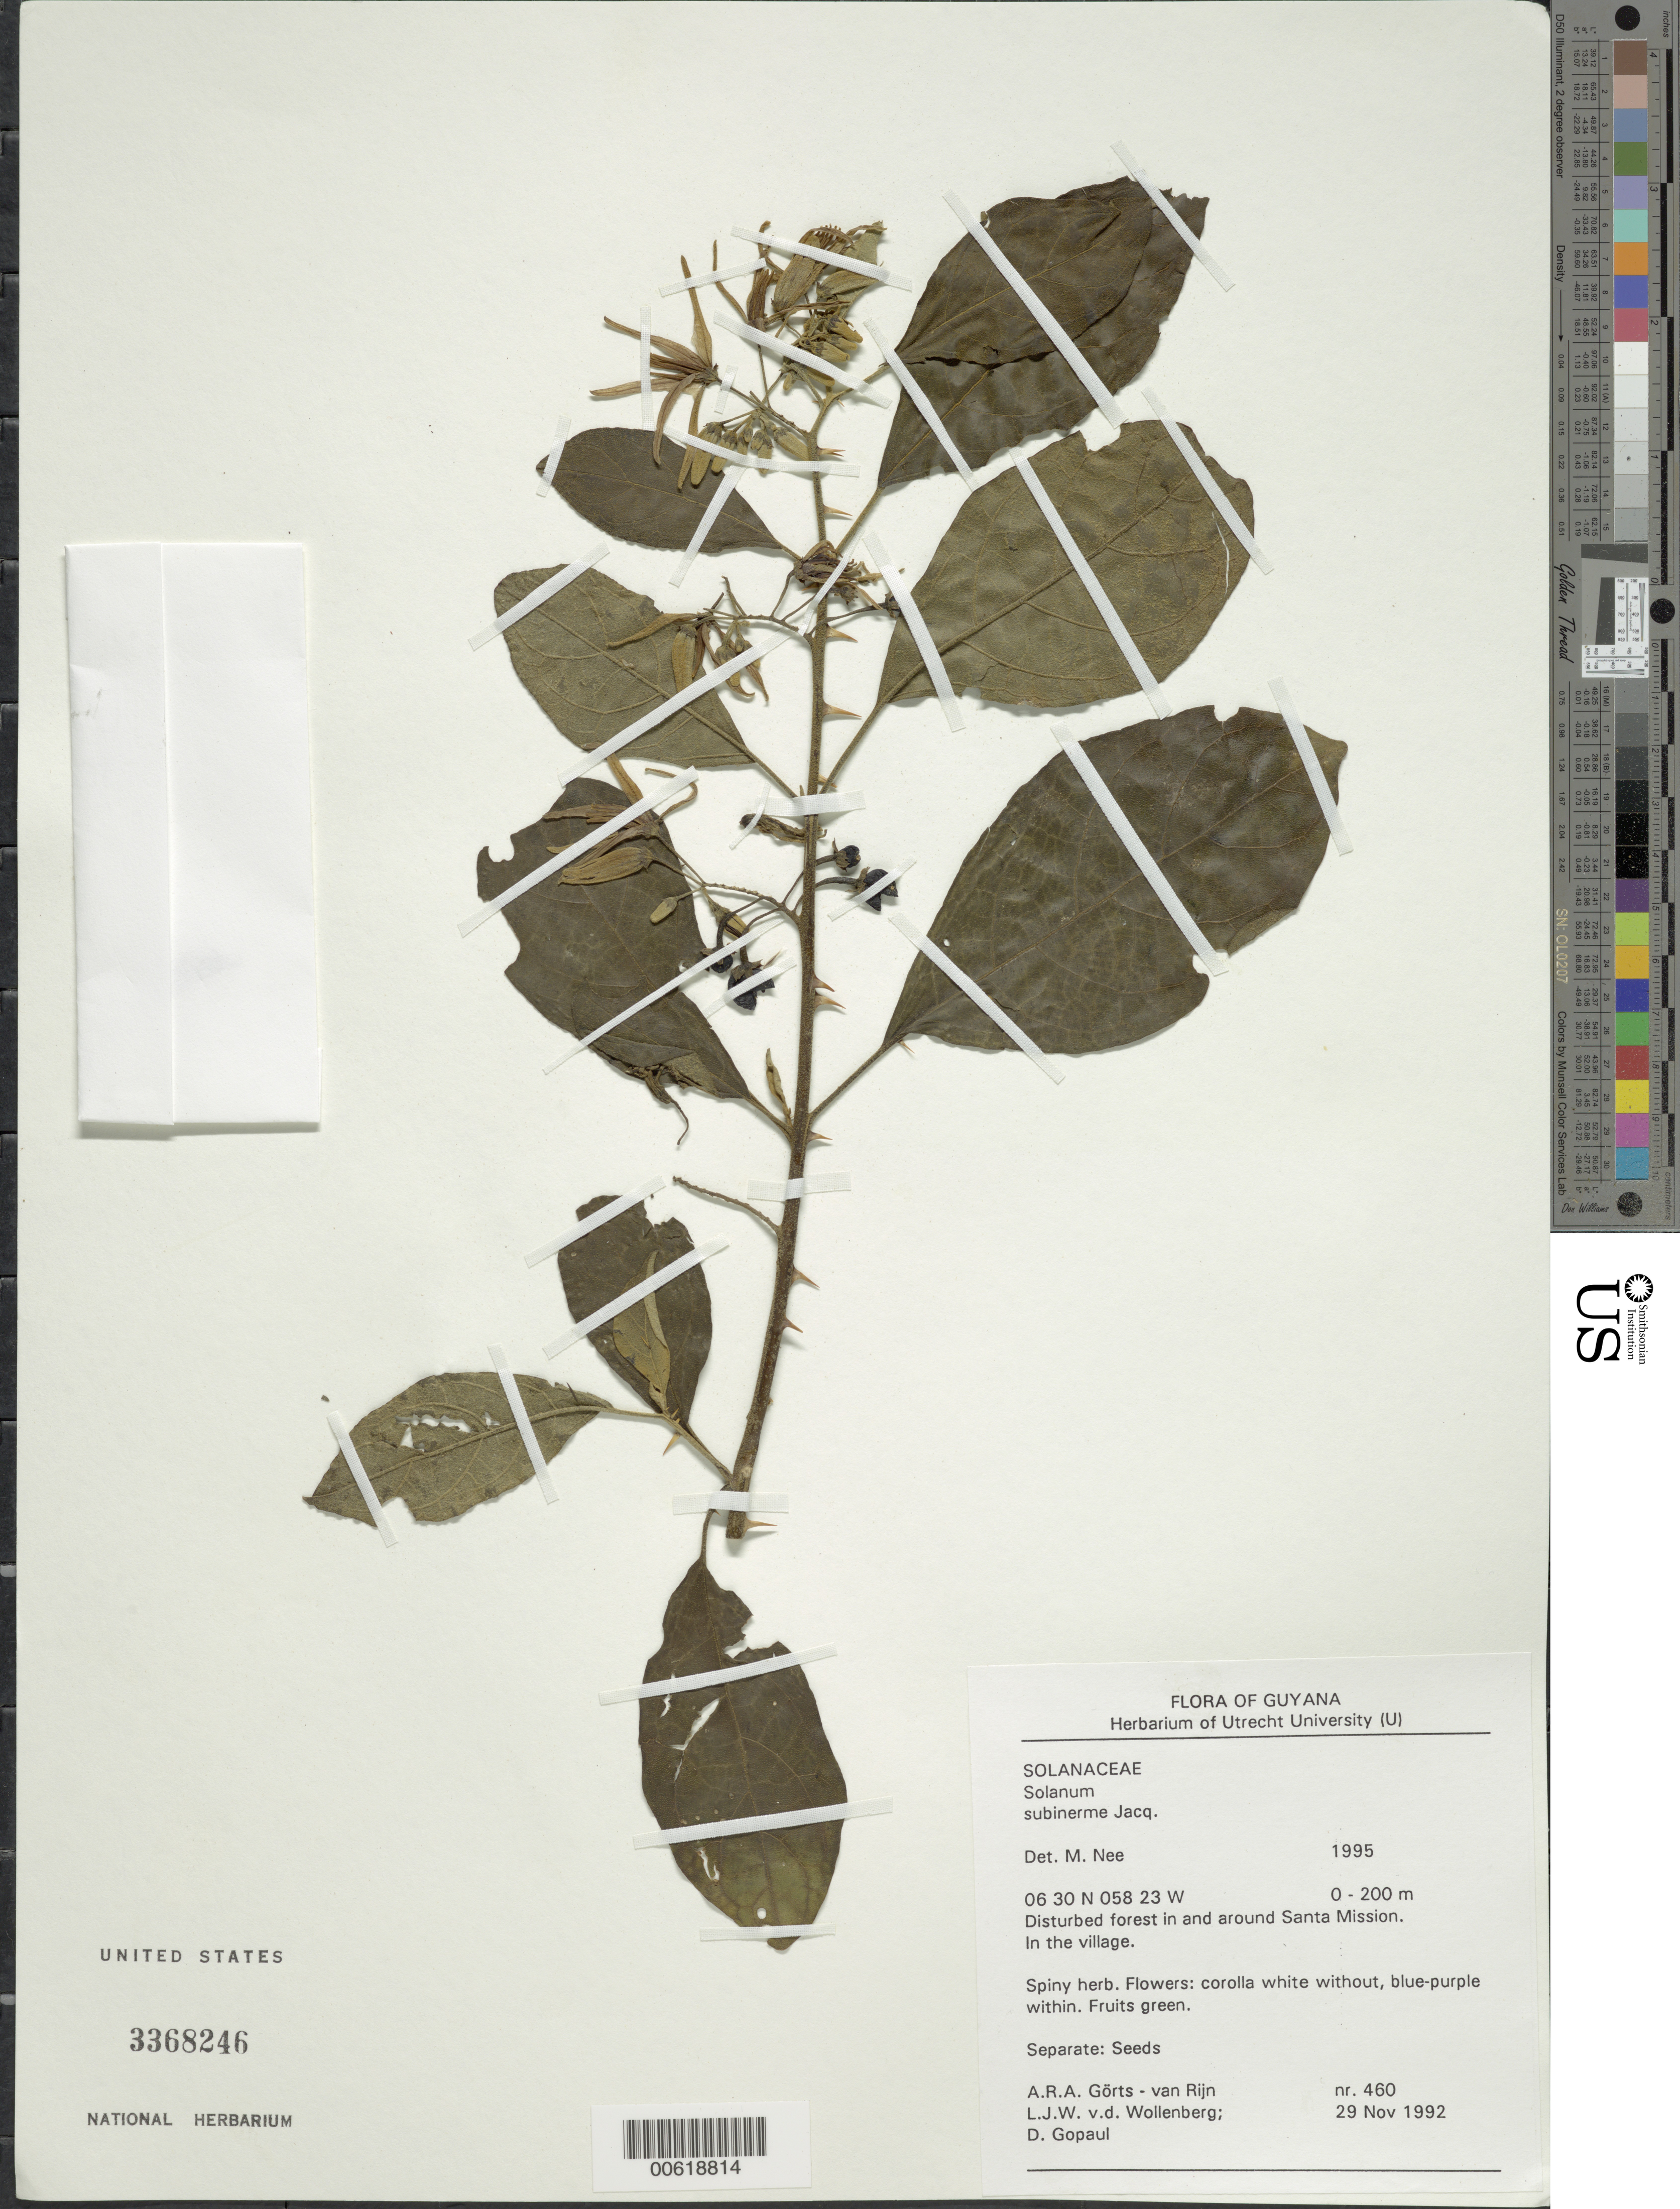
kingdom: Plantae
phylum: Tracheophyta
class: Magnoliopsida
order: Solanales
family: Solanaceae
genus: Solanum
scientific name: Solanum subinerme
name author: Jacq.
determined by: Nee, Michael H.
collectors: A. .R. A. Görts-van Rijn, L. Gopaul & D. Wollenberg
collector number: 460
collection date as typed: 11 Nov 1992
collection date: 1992-11-11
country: Guyana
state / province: Demerara-Mahaica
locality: Santa Mission, near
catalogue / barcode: US 3368246